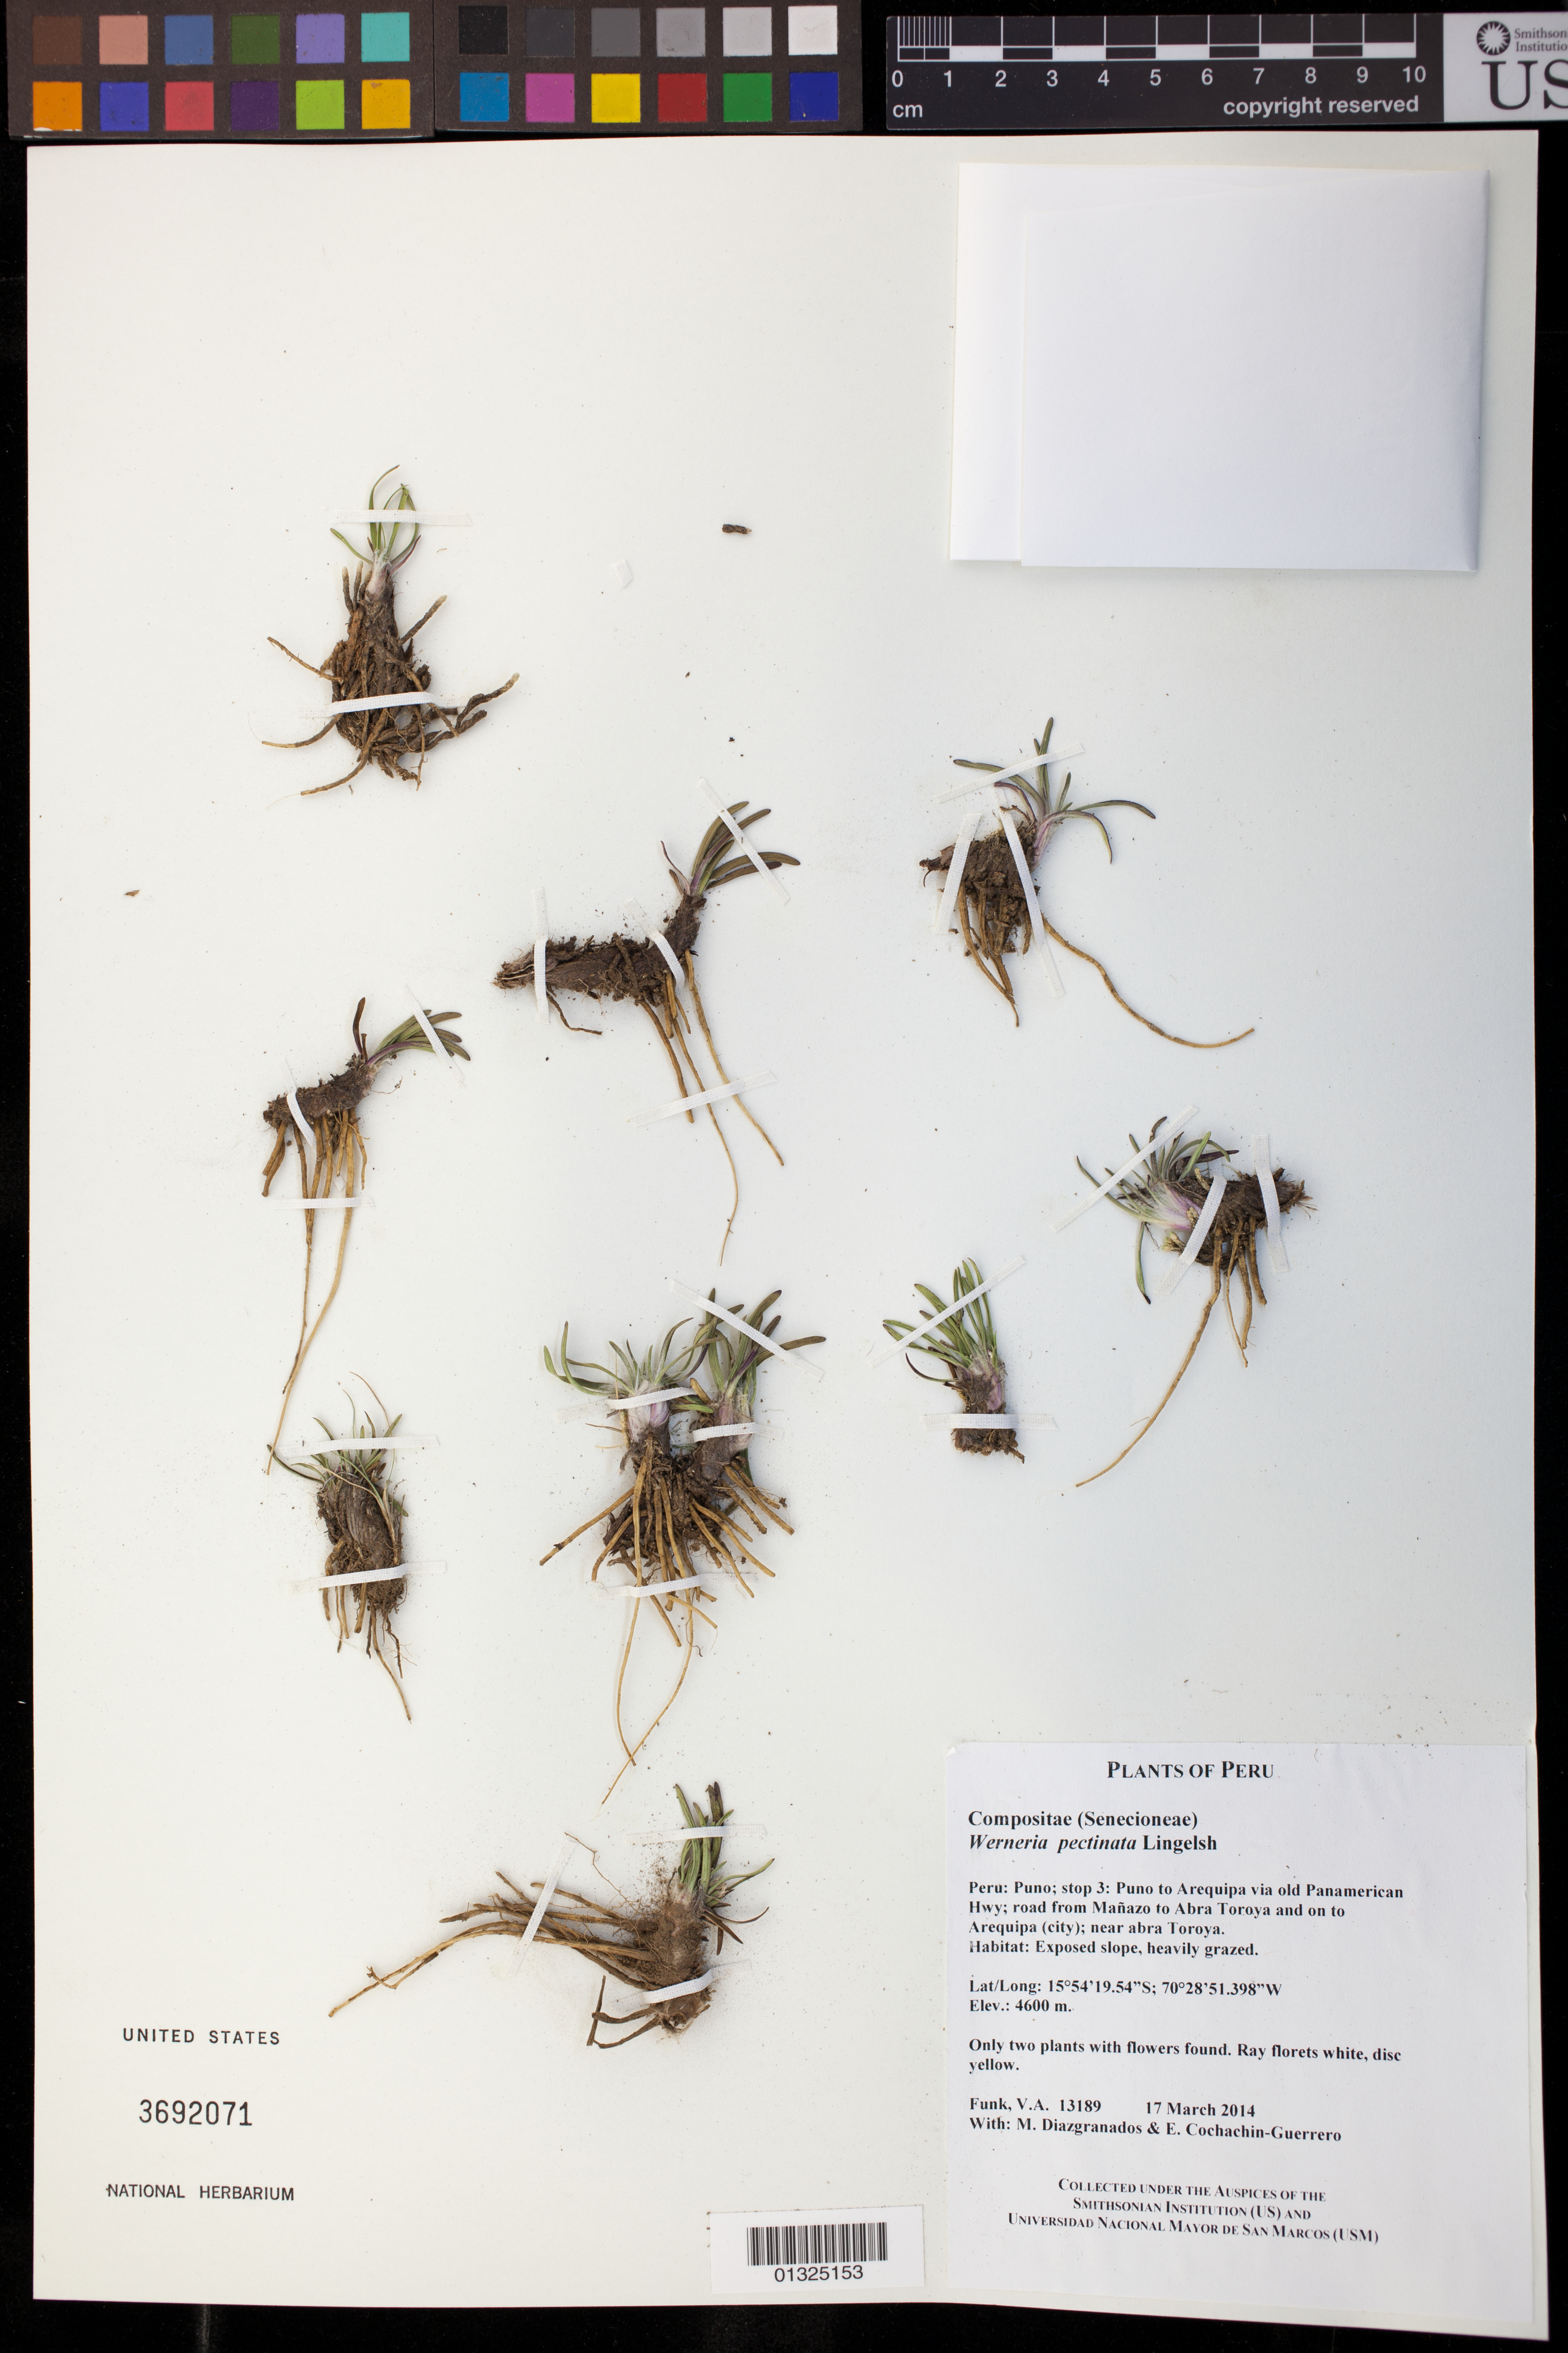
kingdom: Plantae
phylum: Tracheophyta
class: Magnoliopsida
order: Asterales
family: Asteraceae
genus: Werneria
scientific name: Werneria apiculata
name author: Sch. Bip.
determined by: Calvo, Joel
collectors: M. Diazgranados C. & E. Cochachin Guerrero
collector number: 13189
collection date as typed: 17 March 2014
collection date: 2014-03-17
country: Peru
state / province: Puno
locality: Puno to Arequipa via old Panamerican Hwy; road from Manazo to Abra Toroya and on to Arequipa (city); near abra Toroya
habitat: Exposed slope, heavily grazed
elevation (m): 4600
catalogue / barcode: US 3692071